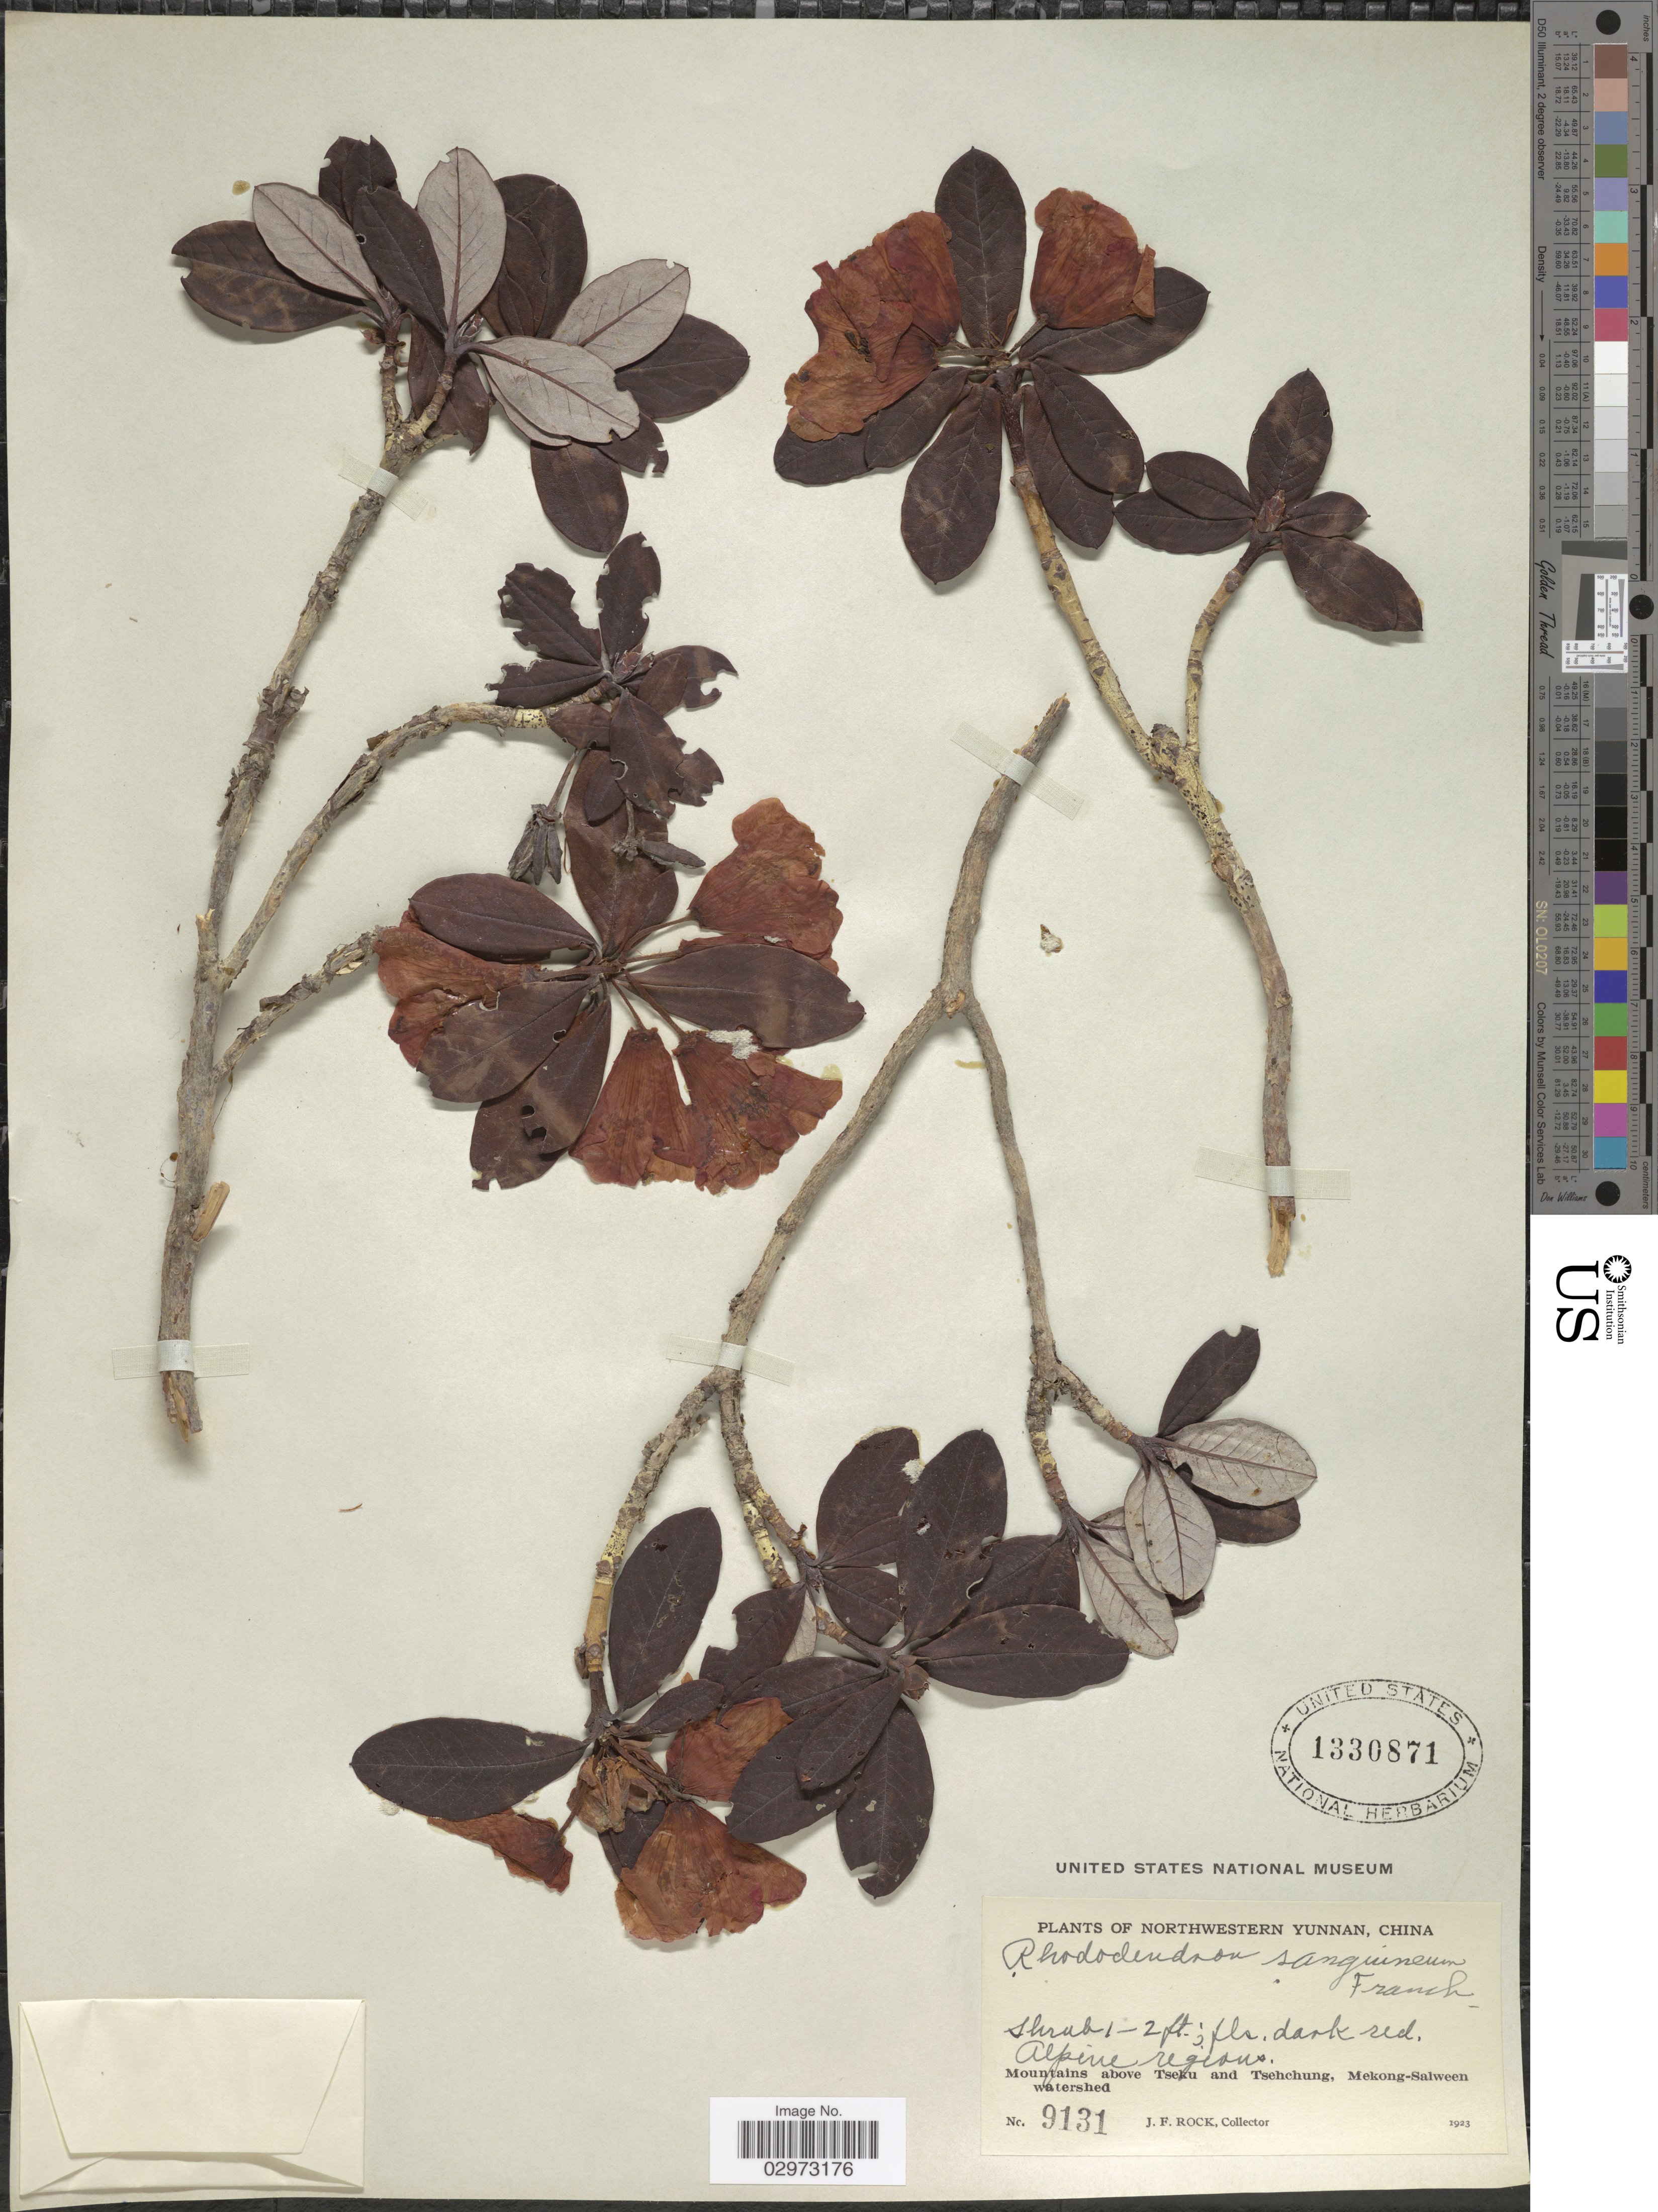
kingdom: Plantae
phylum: Tracheophyta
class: Magnoliopsida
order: Ericales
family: Ericaceae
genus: Rhododendron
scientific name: Rhododendron sanguineum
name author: Franch.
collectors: J. Rock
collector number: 9131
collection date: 1923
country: China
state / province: Yunnan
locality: Northwestern Yunnan. Alpine regions. Mountains above Tseku and Tsehchung, Mekong-Salween watershed.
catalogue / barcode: US 1330871